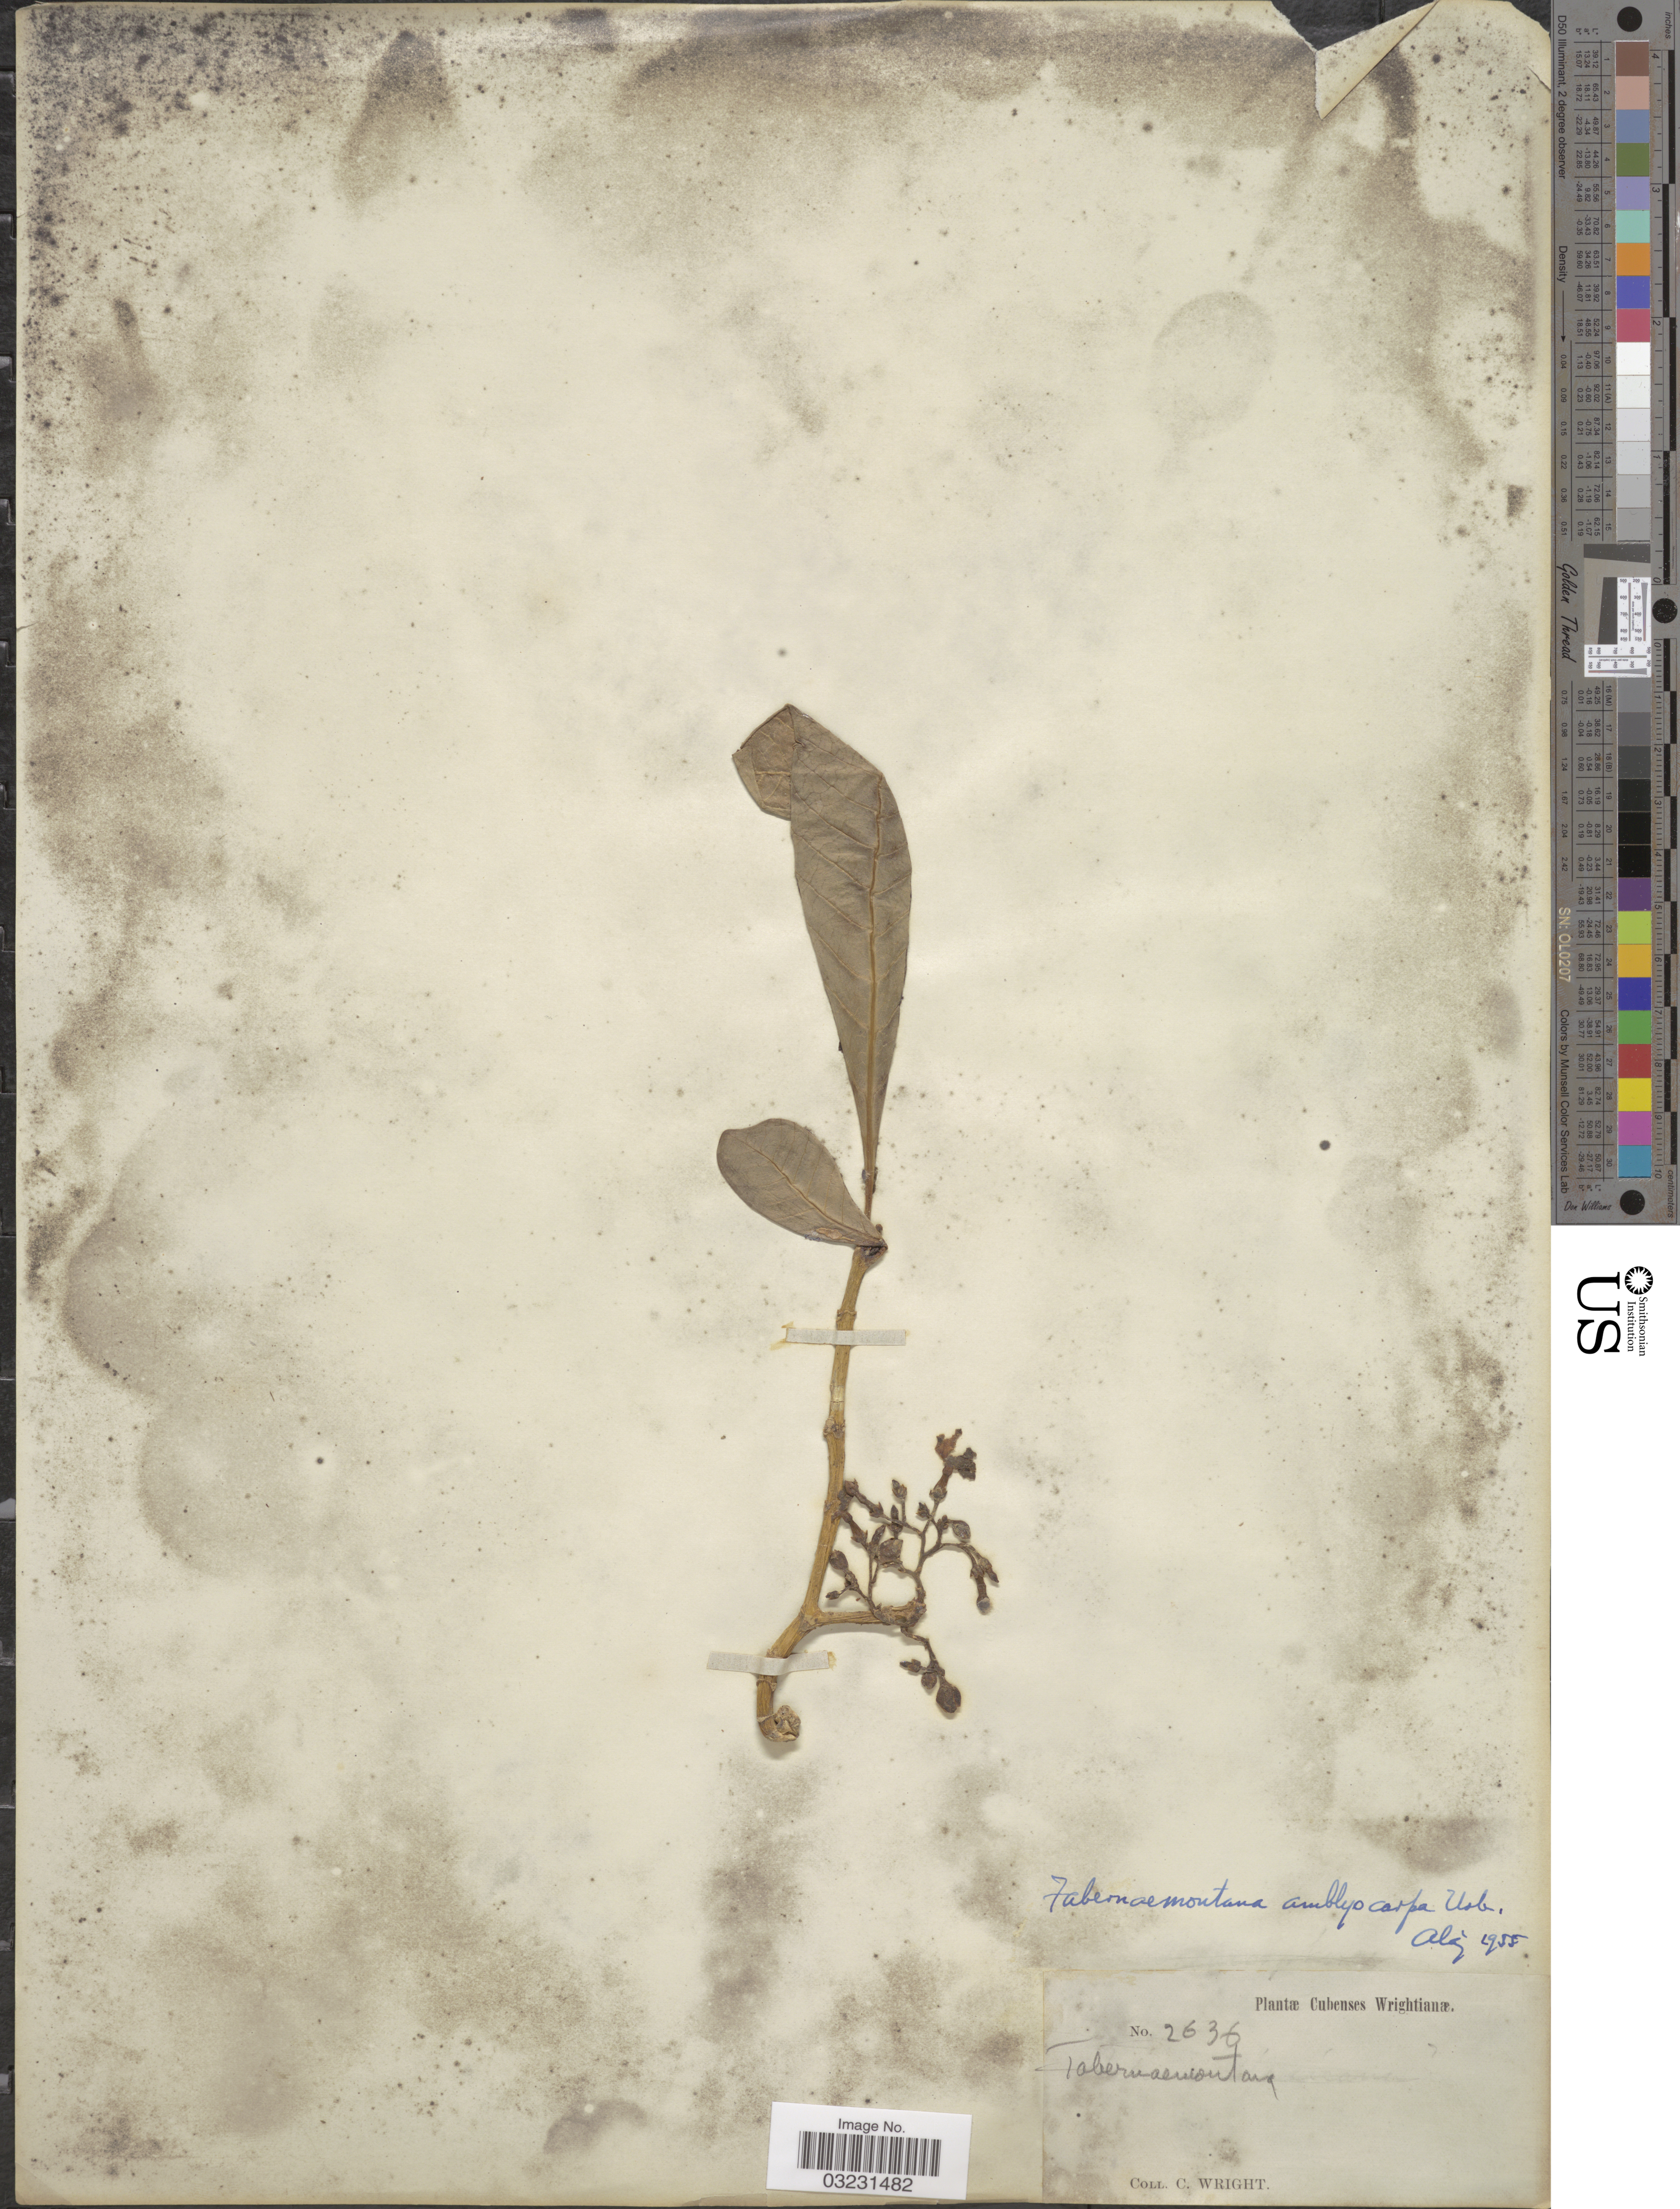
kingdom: Plantae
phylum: Tracheophyta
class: Magnoliopsida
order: Gentianales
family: Apocynaceae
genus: Tabernaemontana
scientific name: Tabernaemontana amblyocarpa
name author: Urb.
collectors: C. Wright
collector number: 2636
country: Cuba